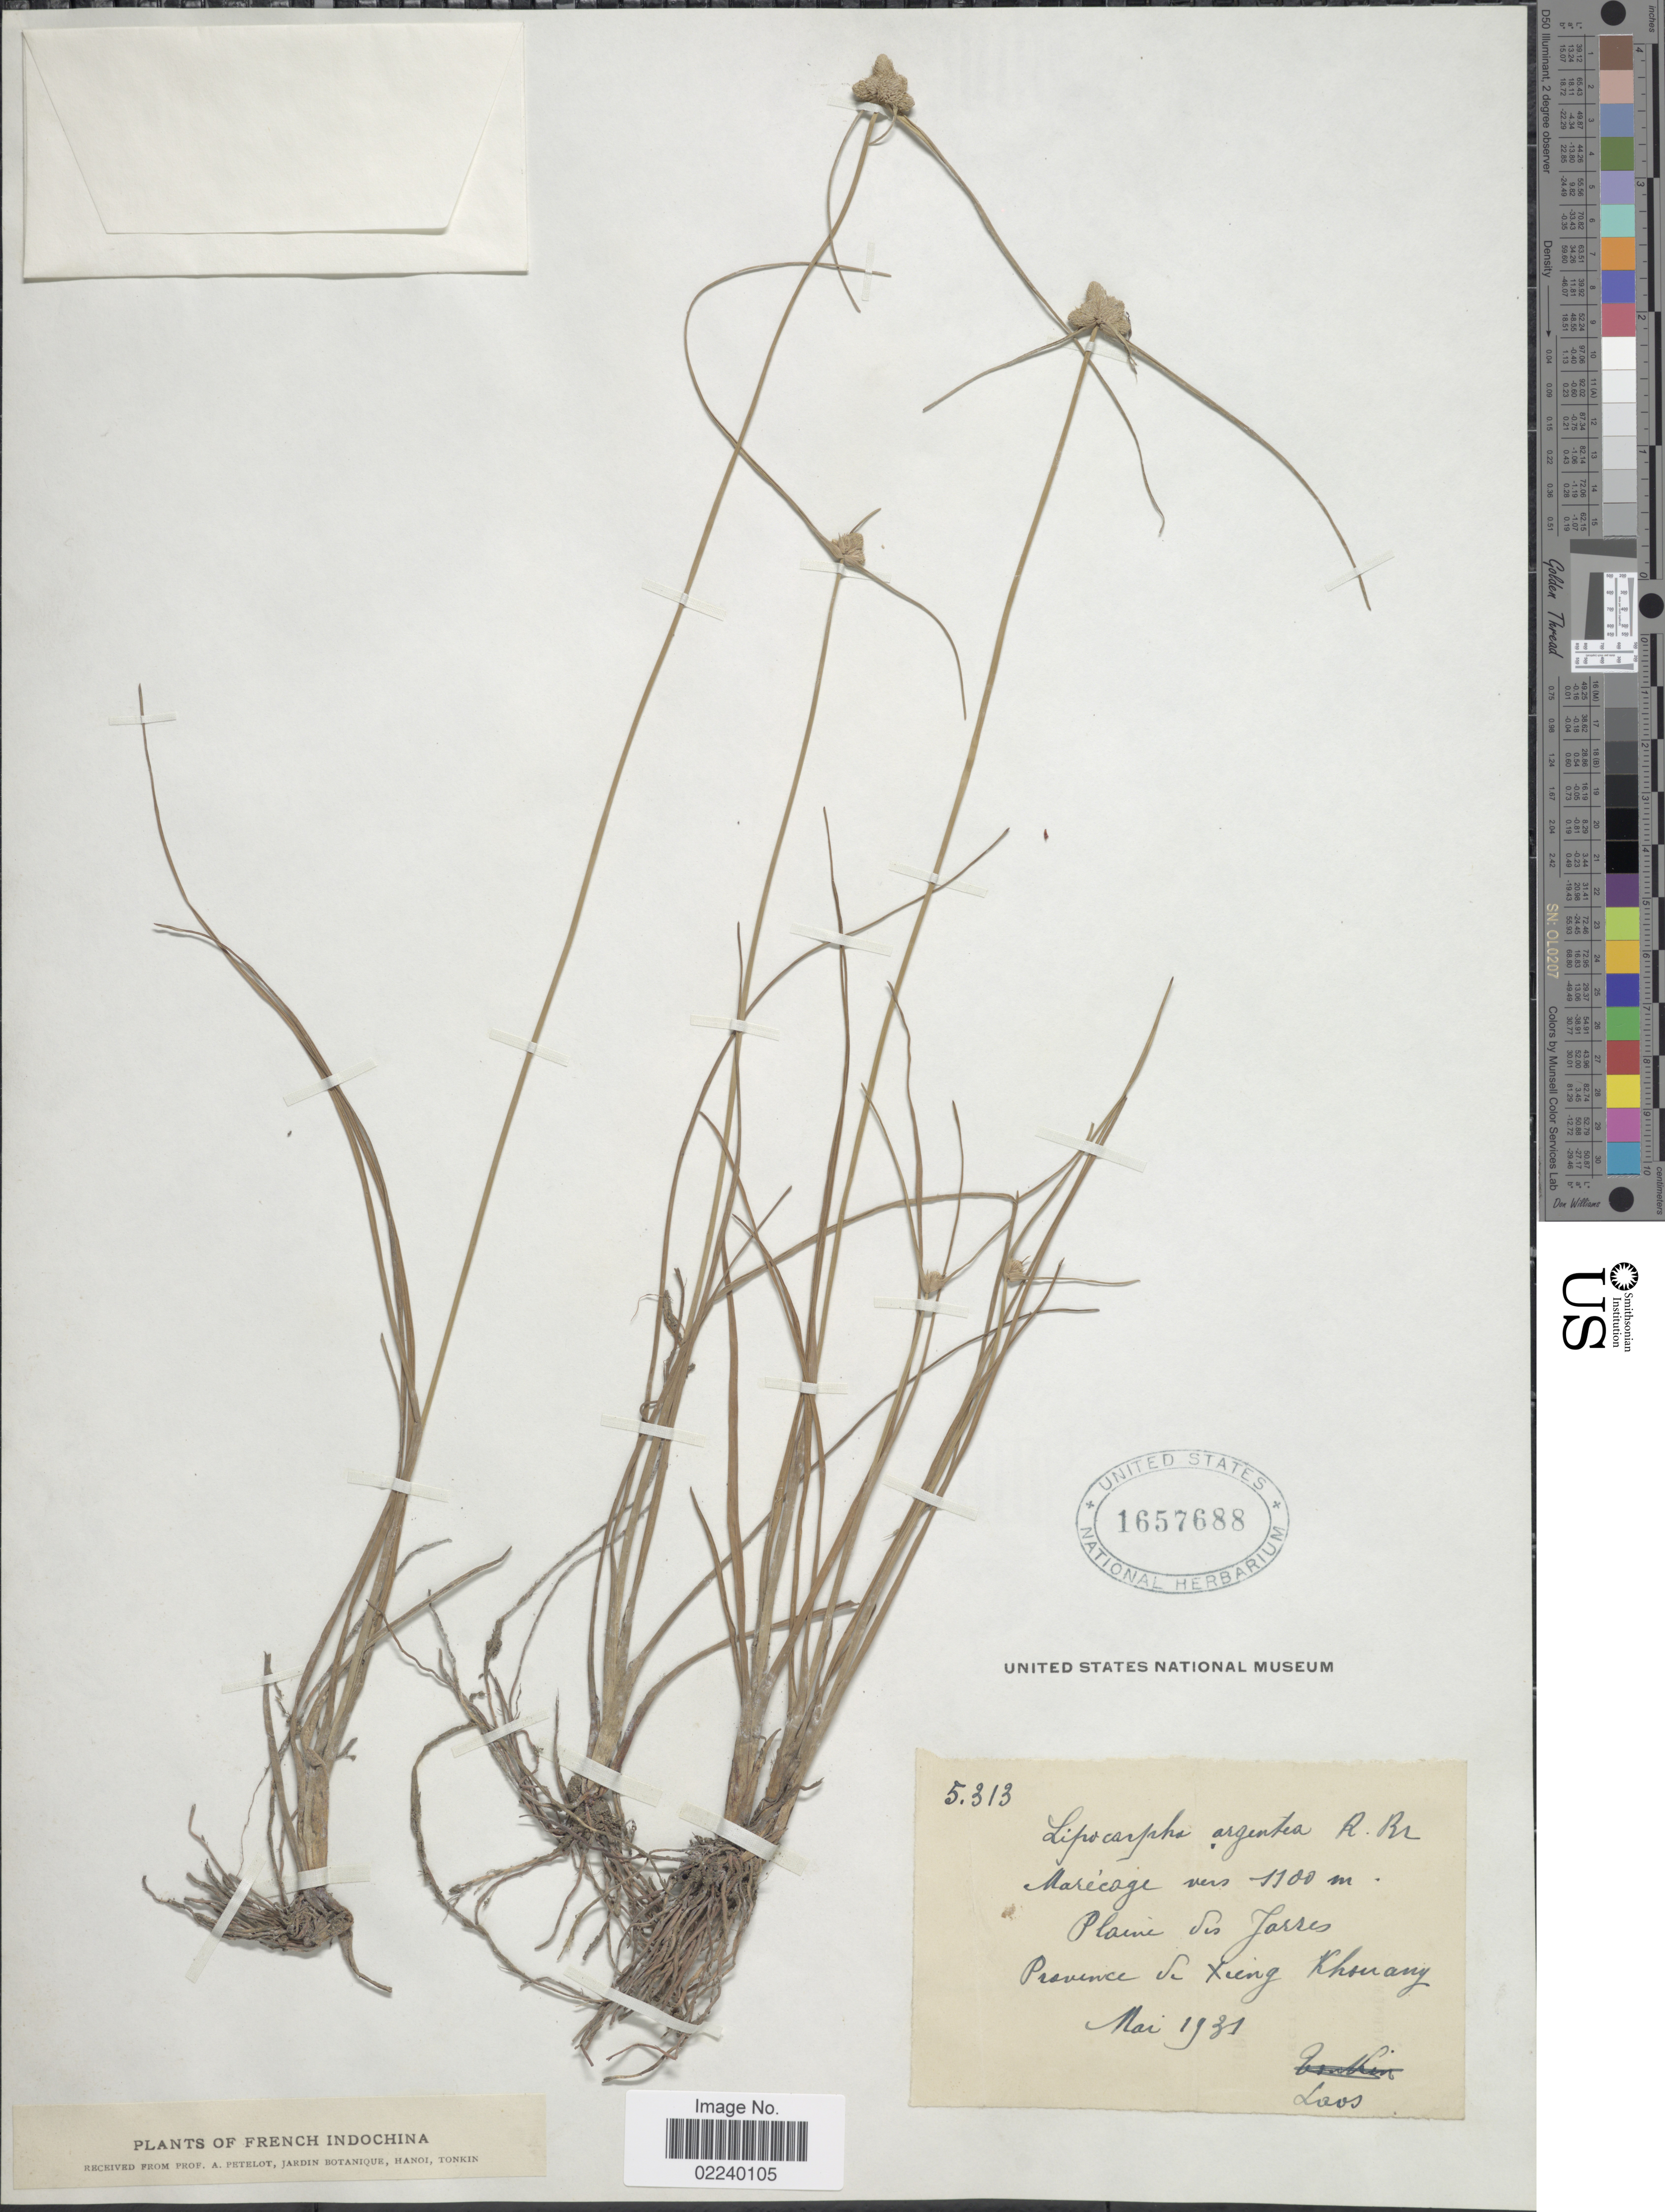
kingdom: Plantae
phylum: Tracheophyta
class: Liliopsida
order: Poales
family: Cyperaceae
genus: Cyperus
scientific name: Cyperus albescens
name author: (Steud.) Larridon & Govaerts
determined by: Strong, M. T., (US), Smithsonian Institution - National Museum of Natural History (UNITED STATES)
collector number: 5313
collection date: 1931-05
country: Laos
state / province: Xiangkhoang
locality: Plaine des Jarres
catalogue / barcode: US 1657688